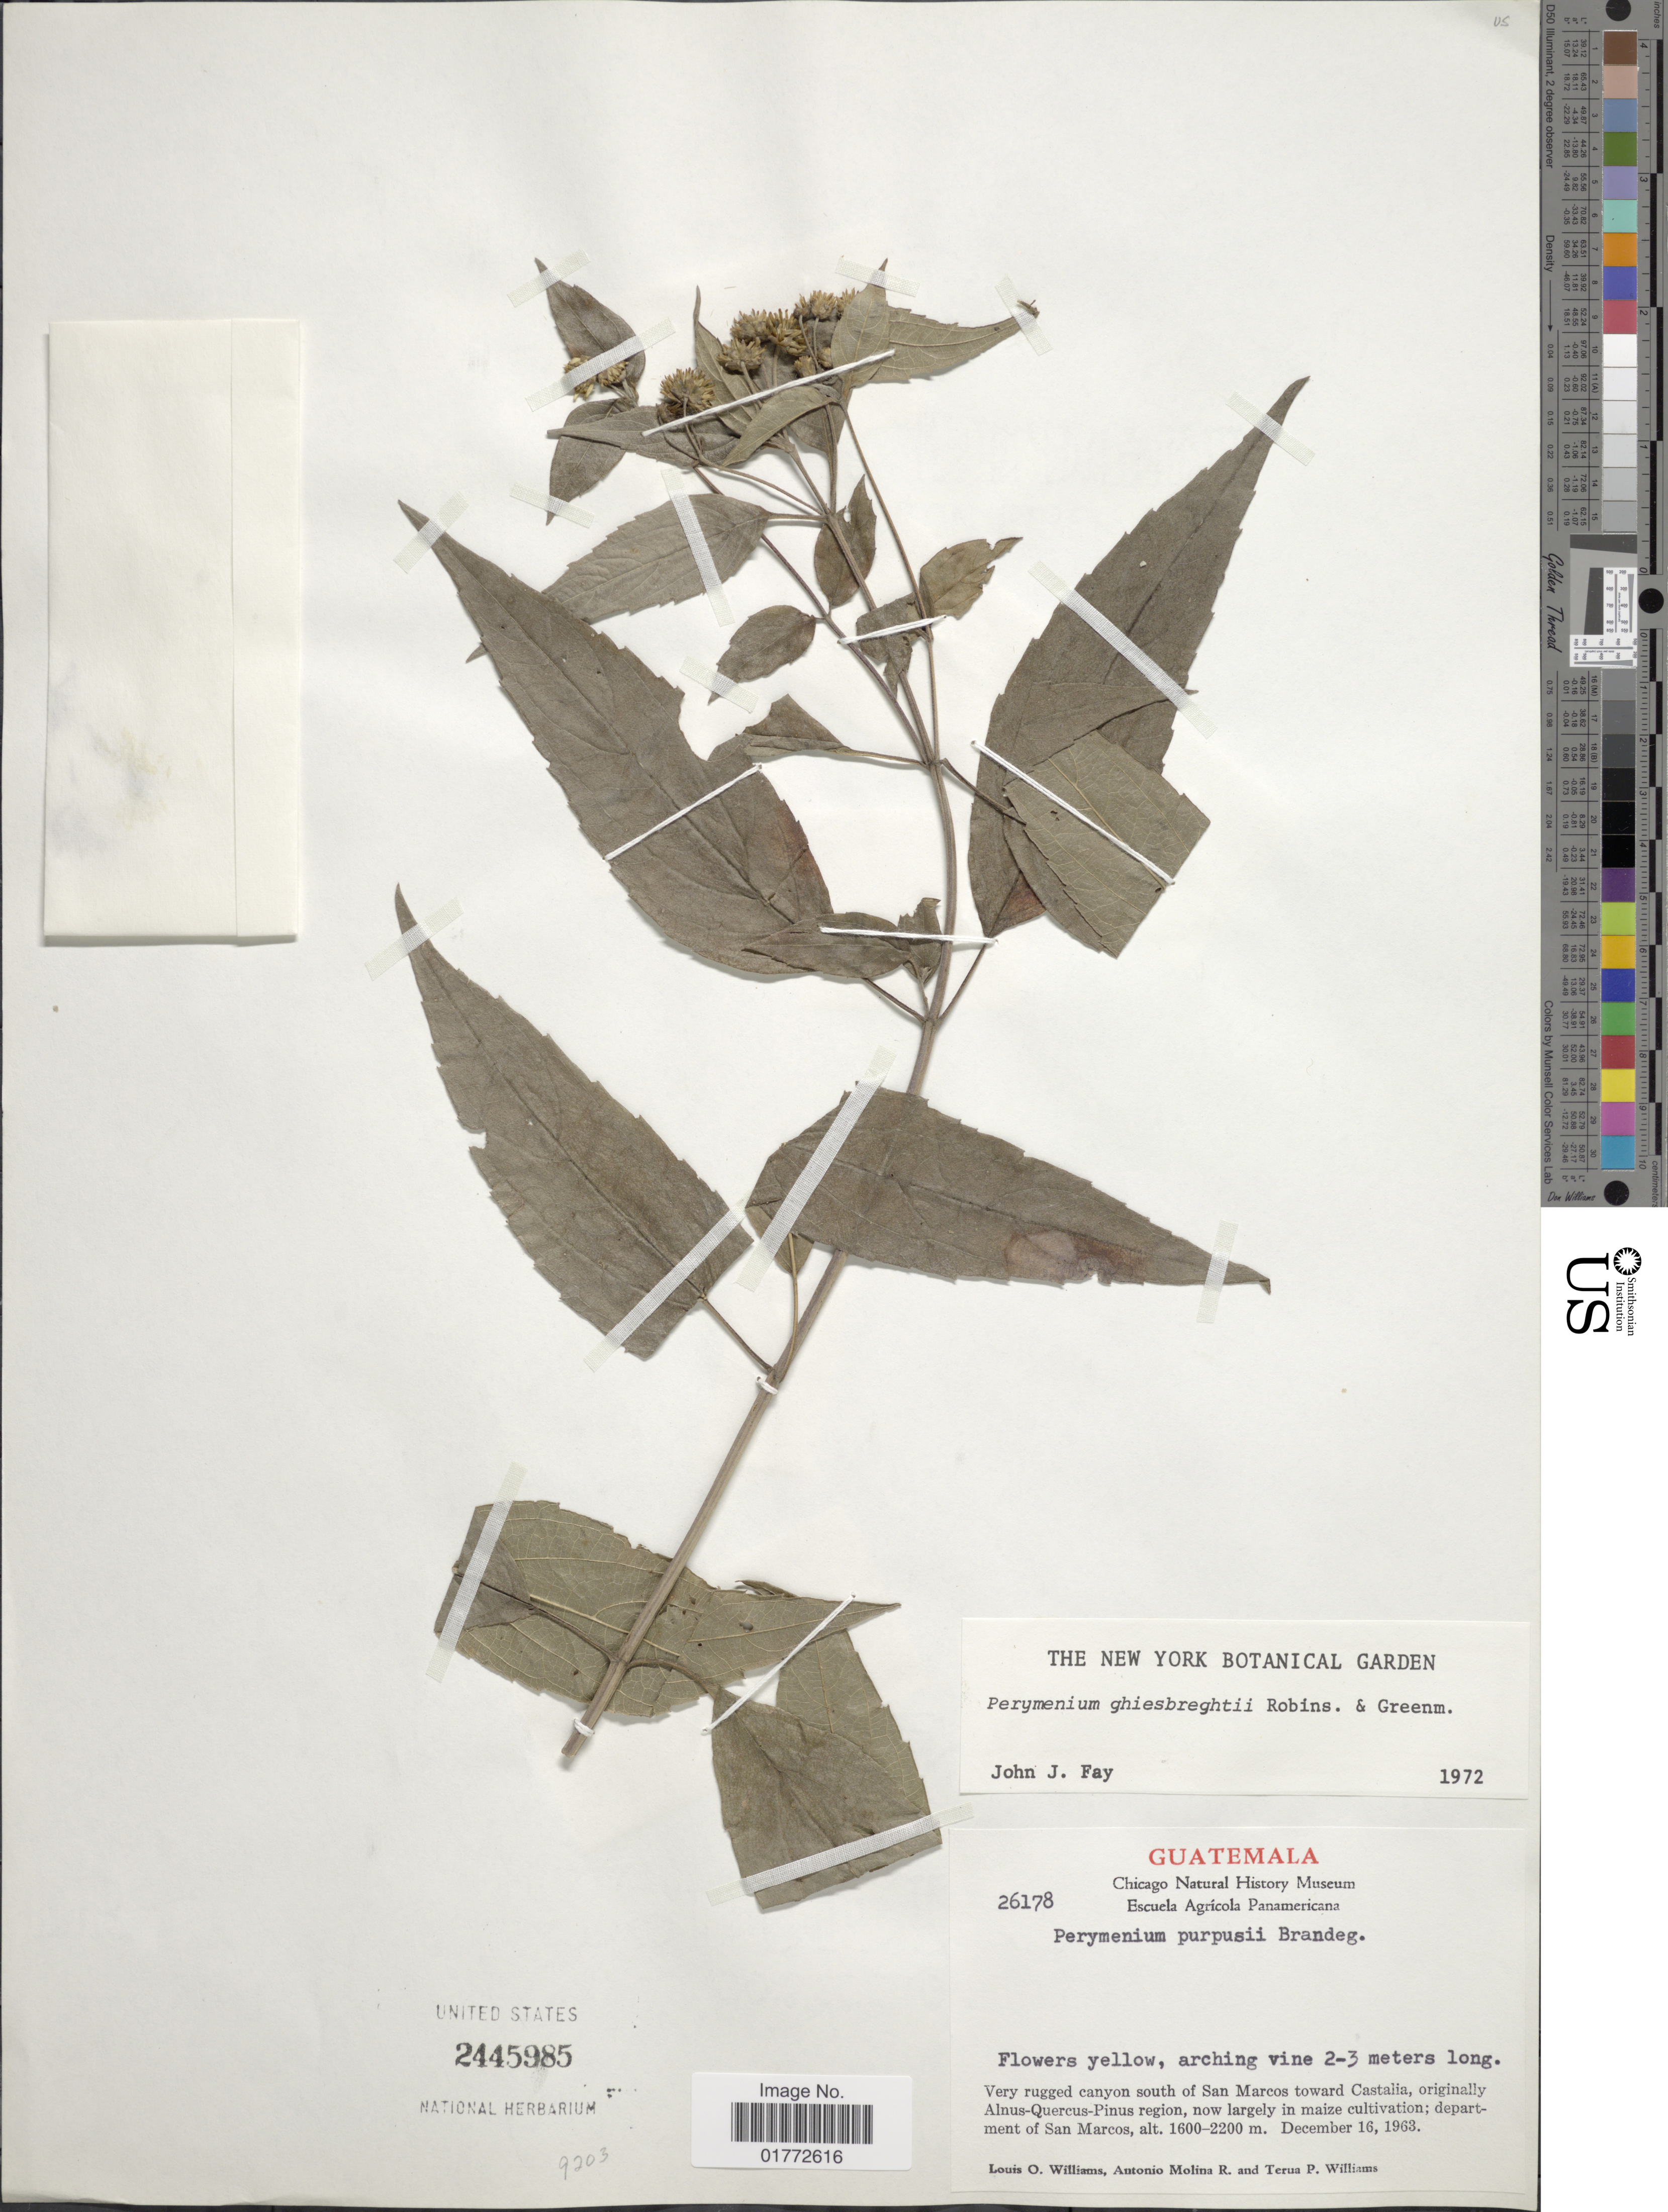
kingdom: Plantae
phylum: Tracheophyta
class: Magnoliopsida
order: Asterales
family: Asteraceae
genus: Perymenium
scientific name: Perymenium ghiesbreghtii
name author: B.L. Rob. & Greenm.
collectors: L. O. Williams, A. Molina R. & T. P. Williams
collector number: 26178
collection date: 1963-12-16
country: Guatemala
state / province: San Marcos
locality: Very rugged canyon south of San Marcos toward Castalia, originally Almus-Quercus-Pinus region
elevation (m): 1600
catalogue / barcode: US 2445985